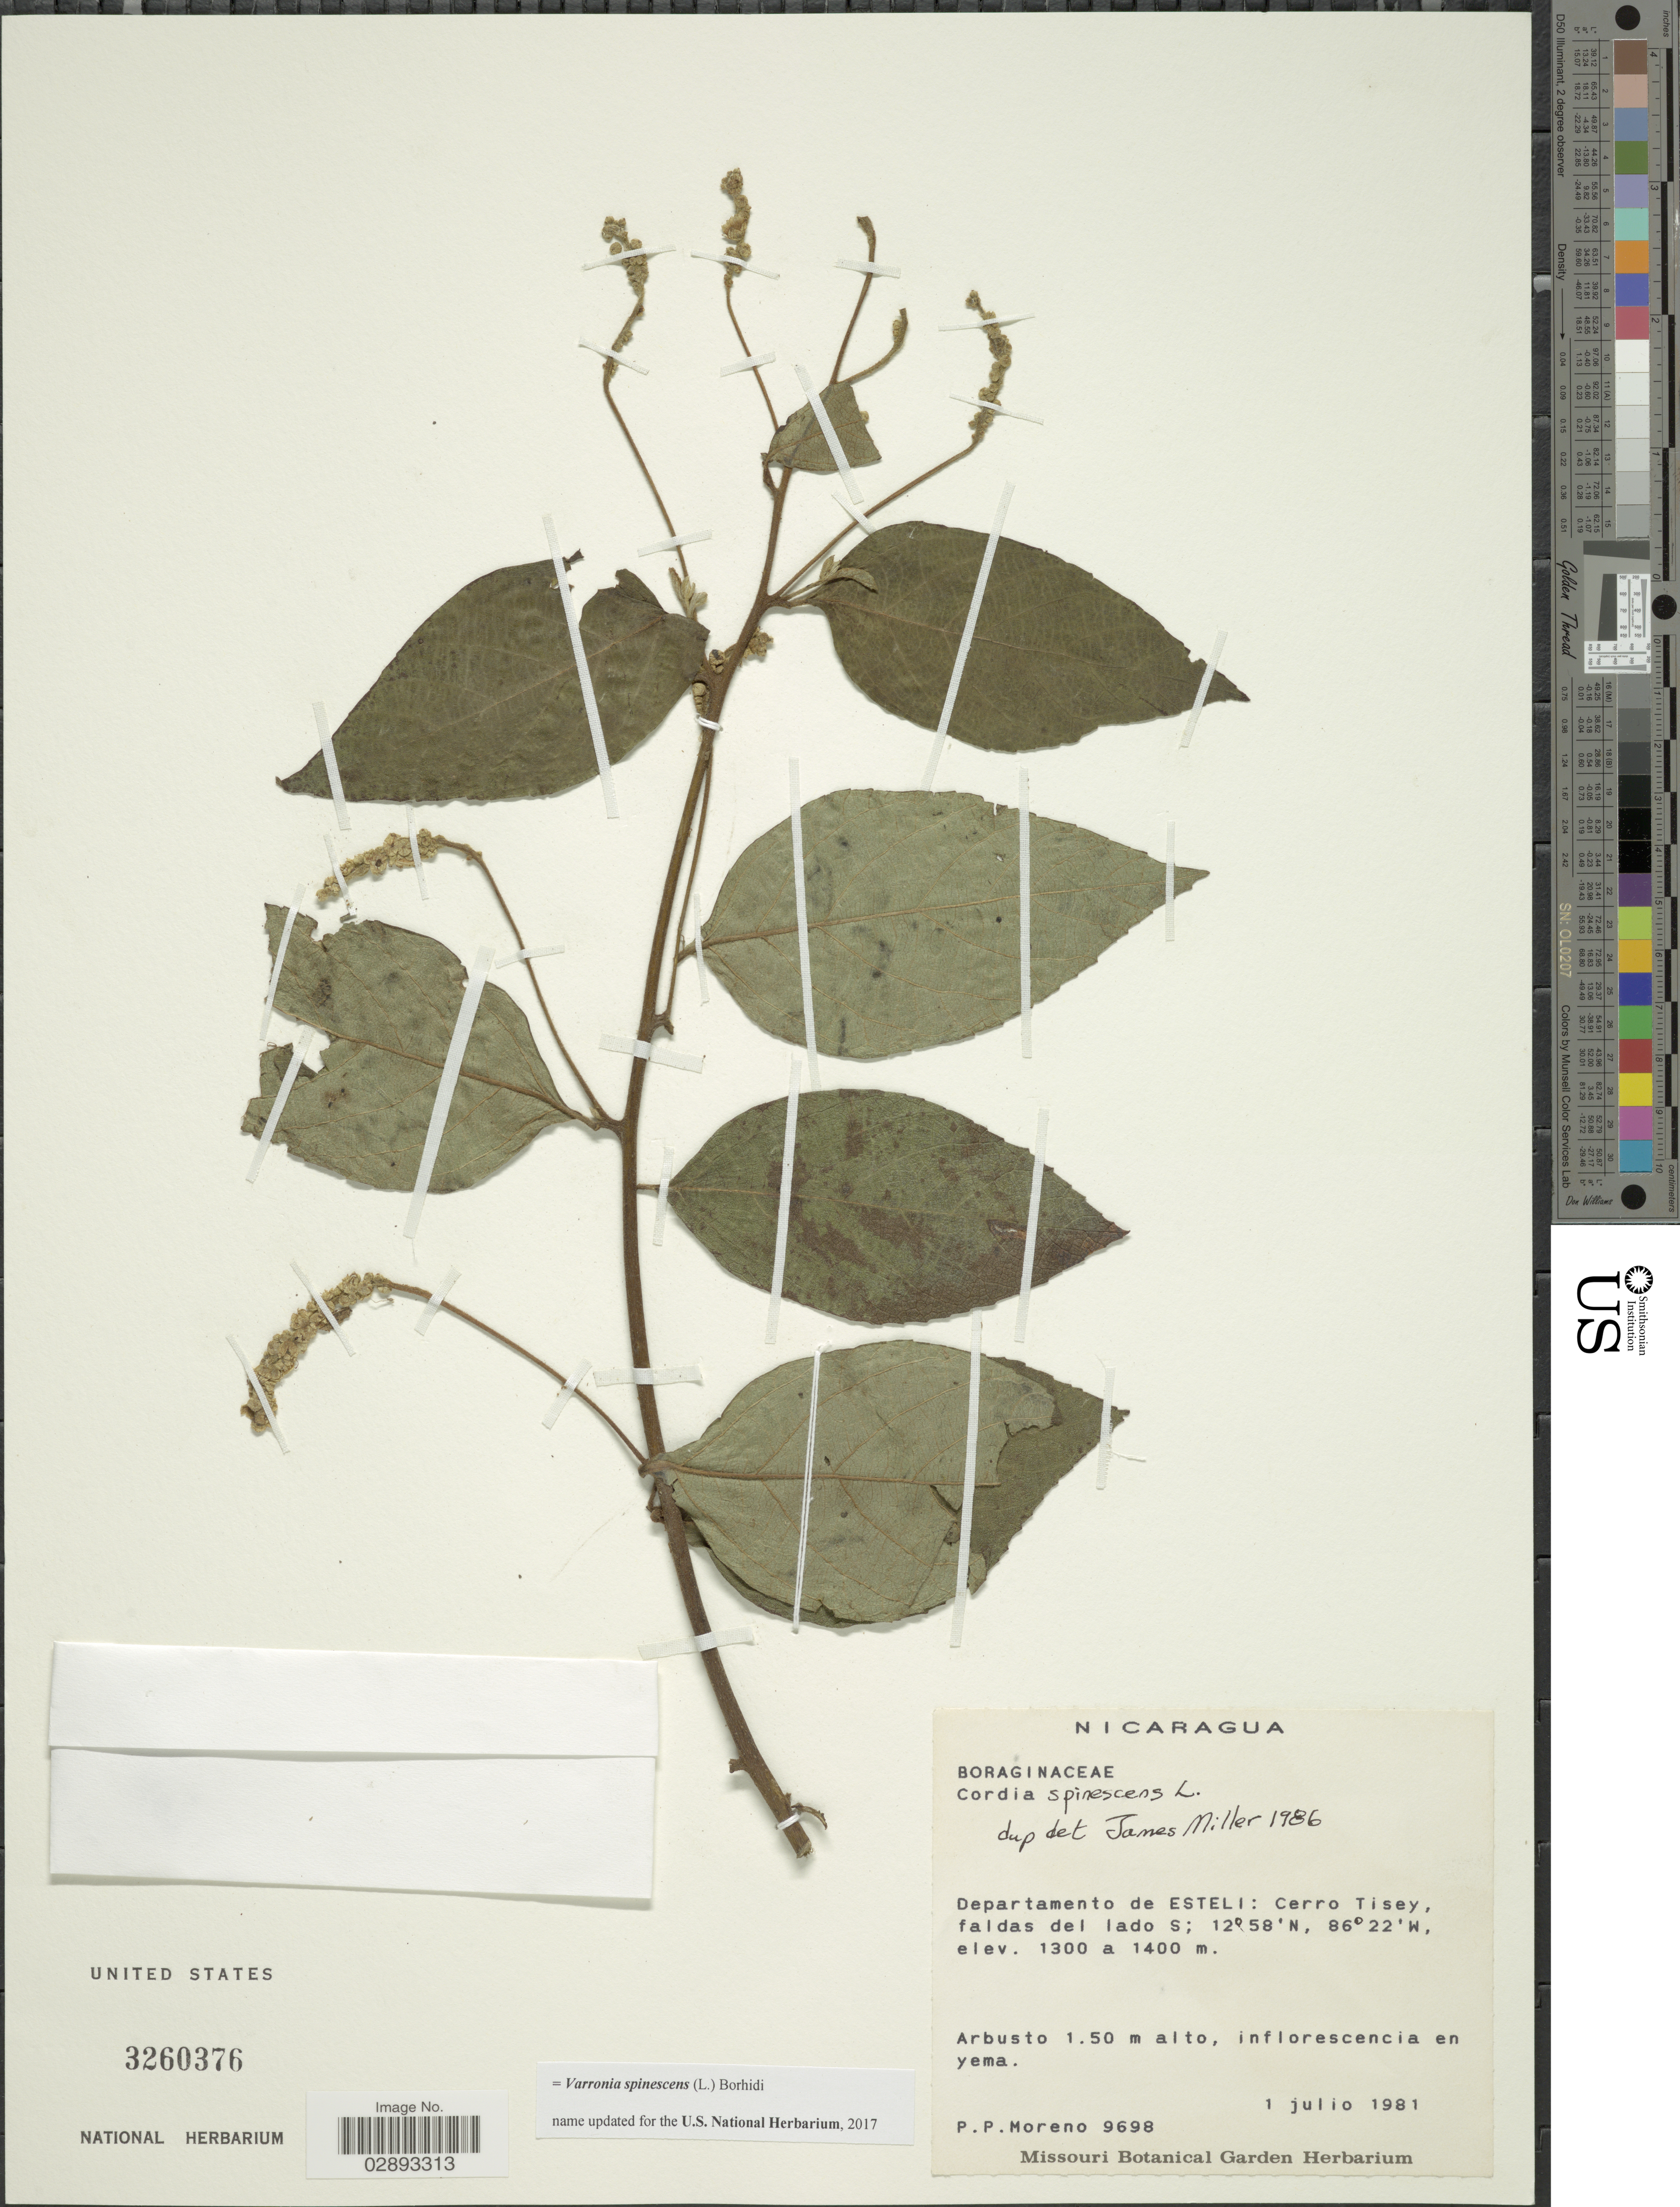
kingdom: Plantae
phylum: Tracheophyta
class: Magnoliopsida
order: Boraginales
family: Cordiaceae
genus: Varronia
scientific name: Varronia spinescens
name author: (L.) Borhidi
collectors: P. Moreno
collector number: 9698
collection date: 1981-07-01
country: Nicaragua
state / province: Esteli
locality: Departamento de Esteli: Cerro Tisey, faldas del lado S.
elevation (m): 1300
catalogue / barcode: US 3260376